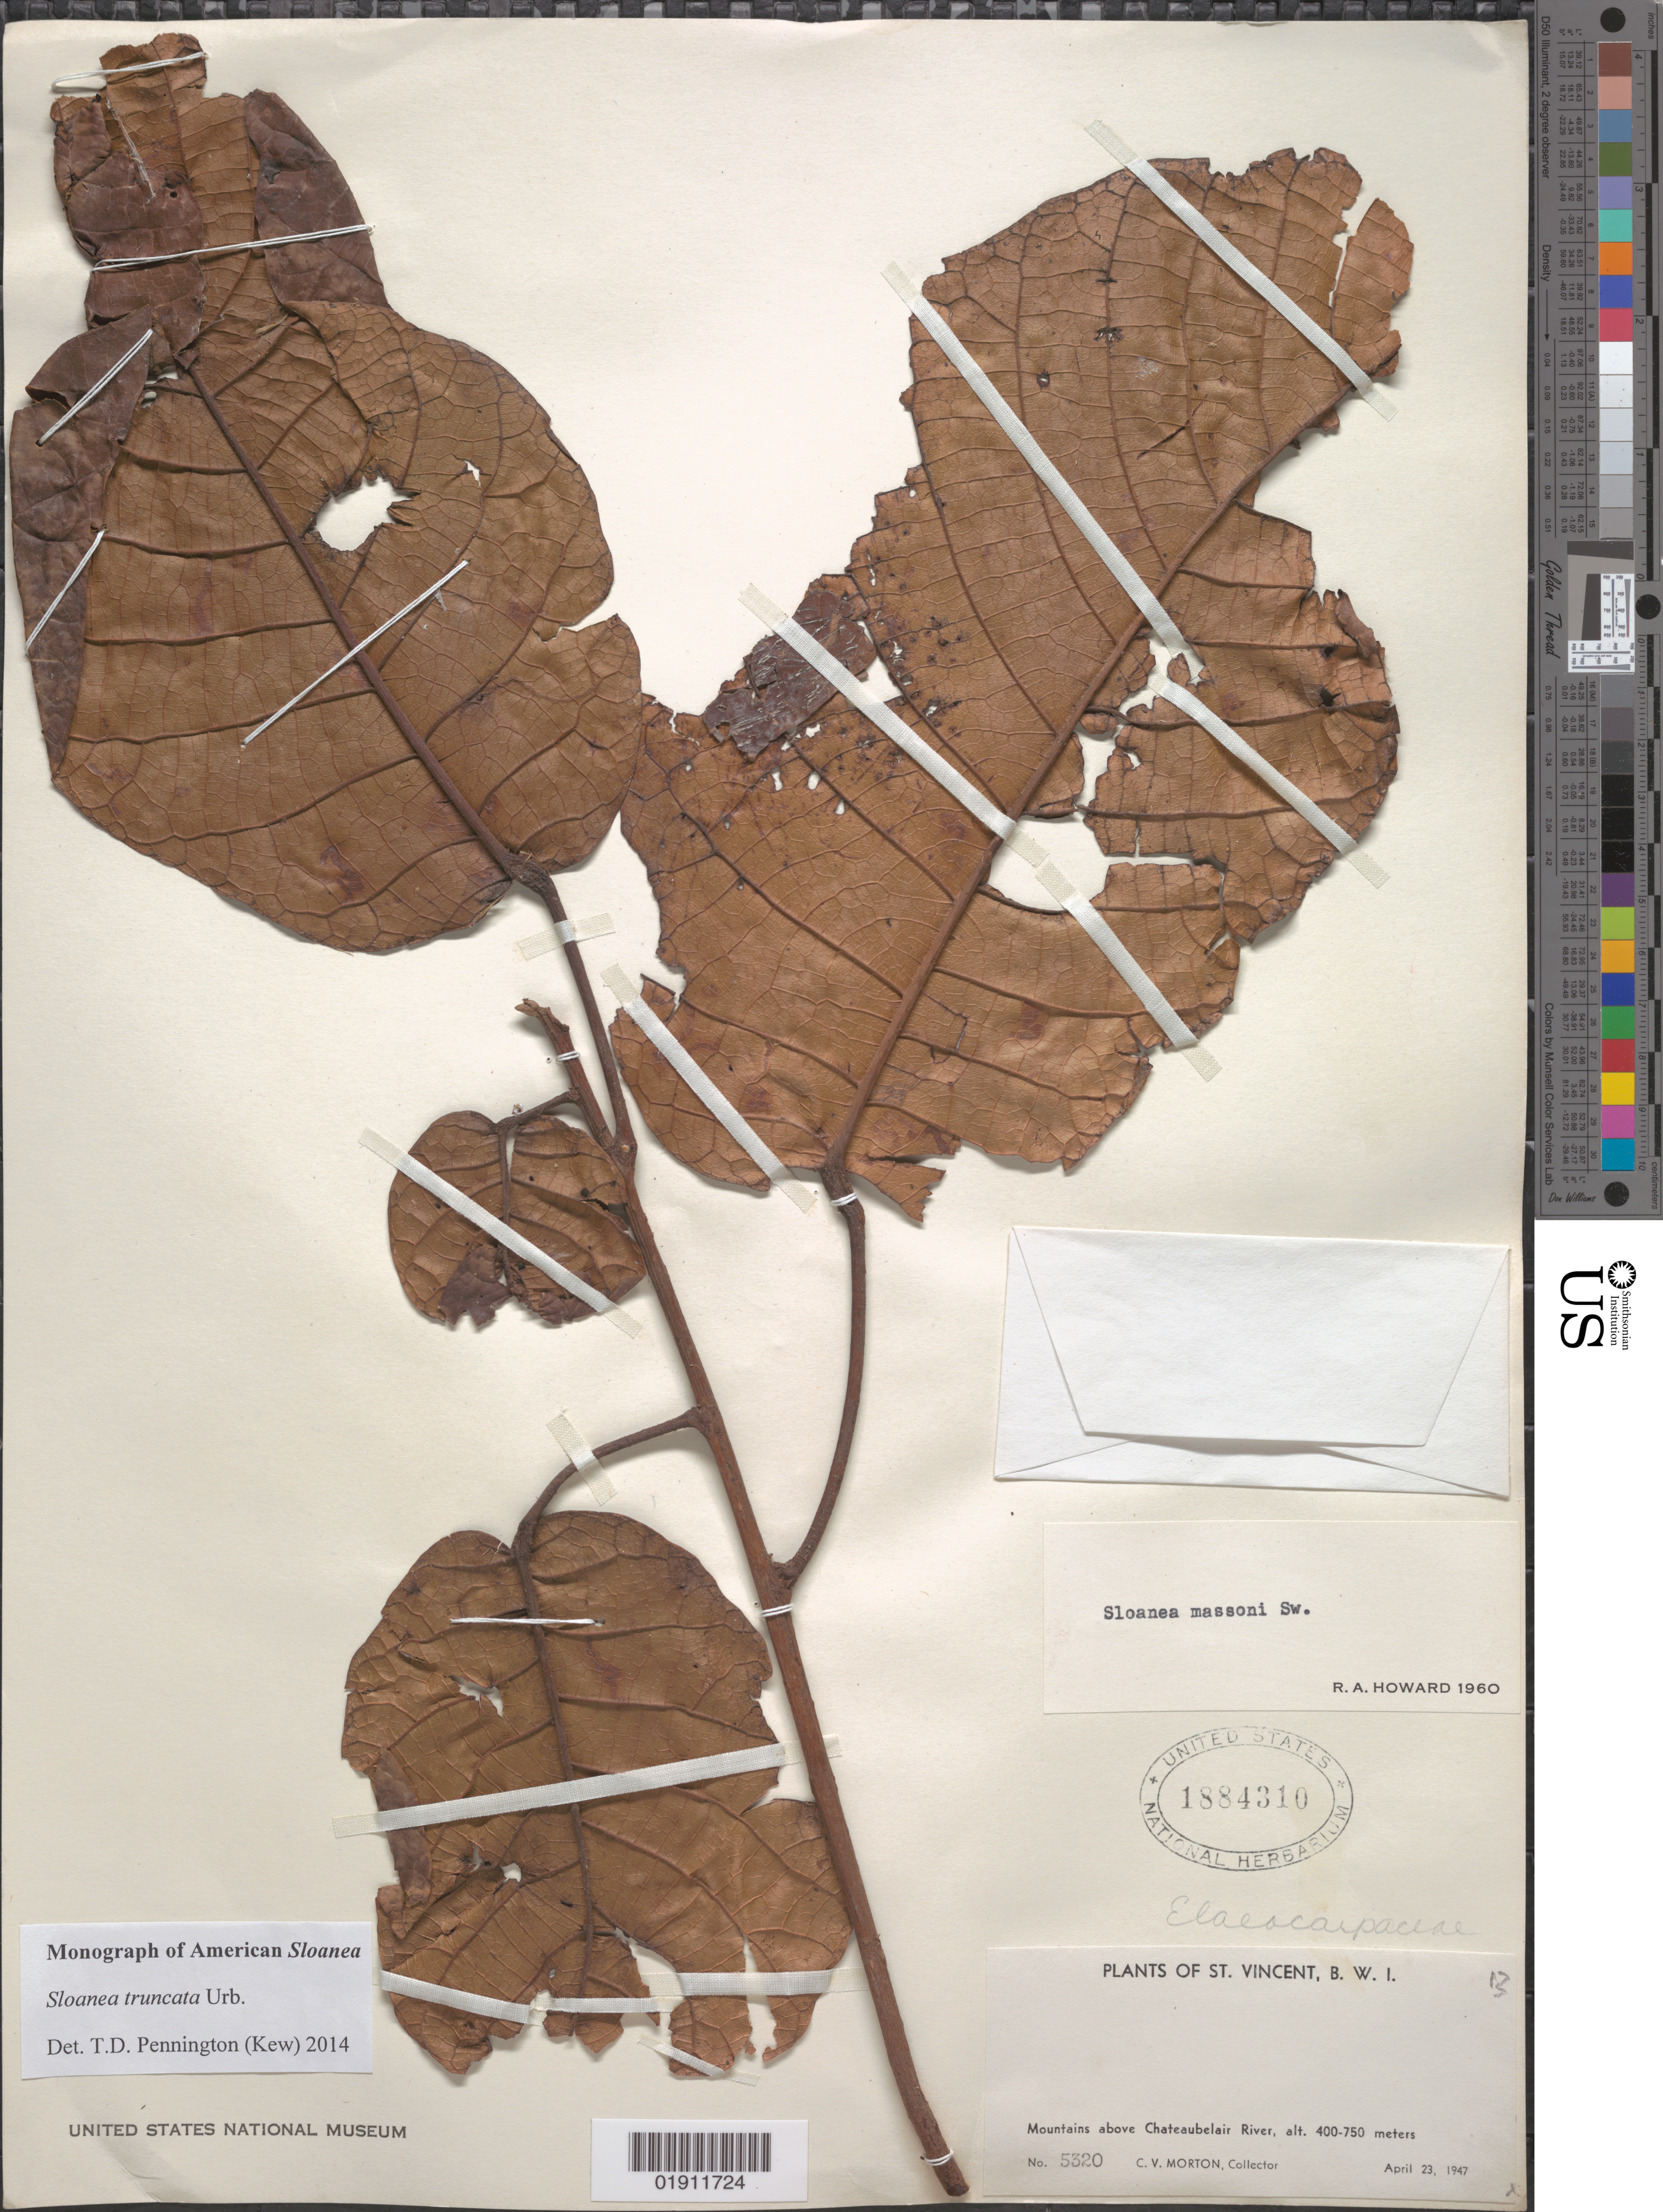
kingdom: Plantae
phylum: Tracheophyta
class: Magnoliopsida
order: Oxalidales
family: Elaeocarpaceae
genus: Sloanea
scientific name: Sloanea truncata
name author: Urb.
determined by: Pennington, T. D., (K)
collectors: C. V. Morton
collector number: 5320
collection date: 1947-04-23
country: St. Vincent - Grenadines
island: St. Vincent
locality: Chateaubelair River, mountains above river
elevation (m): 400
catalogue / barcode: US 1884310